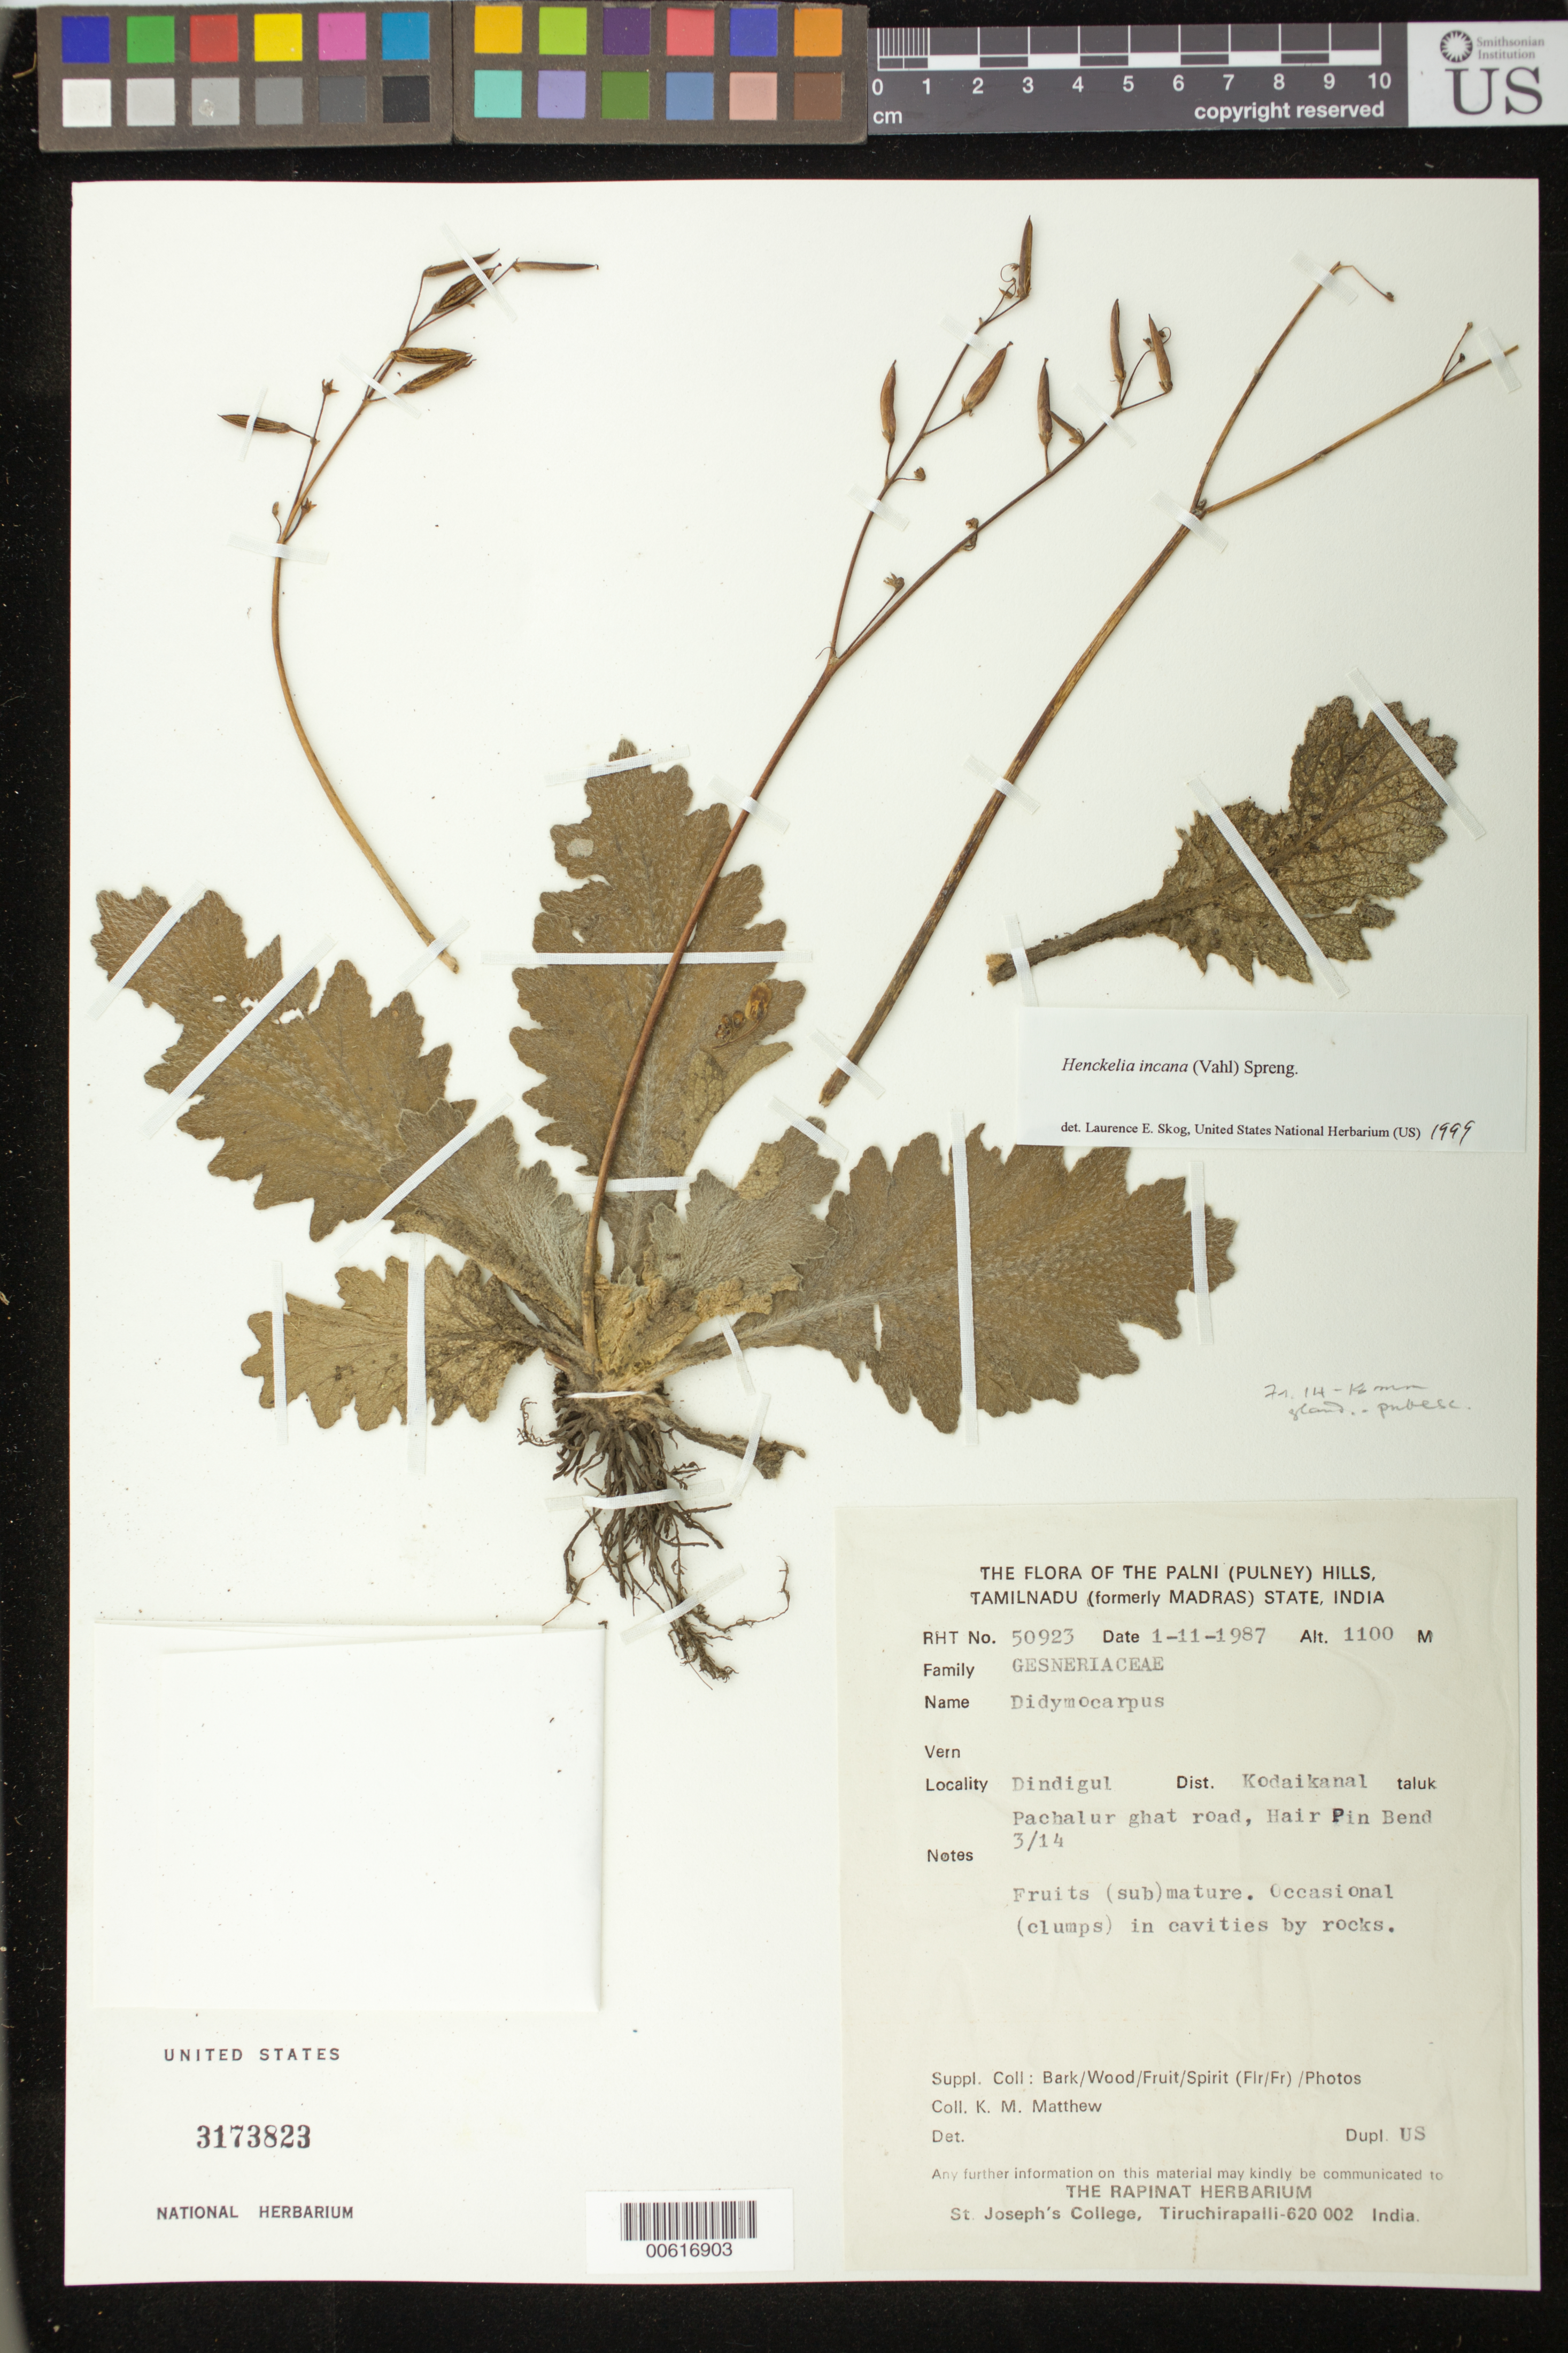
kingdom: Plantae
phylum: Tracheophyta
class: Magnoliopsida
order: Lamiales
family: Gesneriaceae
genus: Henckelia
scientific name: Henckelia incana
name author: (Vahl) Spreng.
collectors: K. M. Matthew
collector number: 50923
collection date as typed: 01 Nov 1987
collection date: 1987-11-01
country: India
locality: Dindigul, kodaikanal taluk, pachalur ghat road, hair pin bend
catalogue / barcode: US 3173823